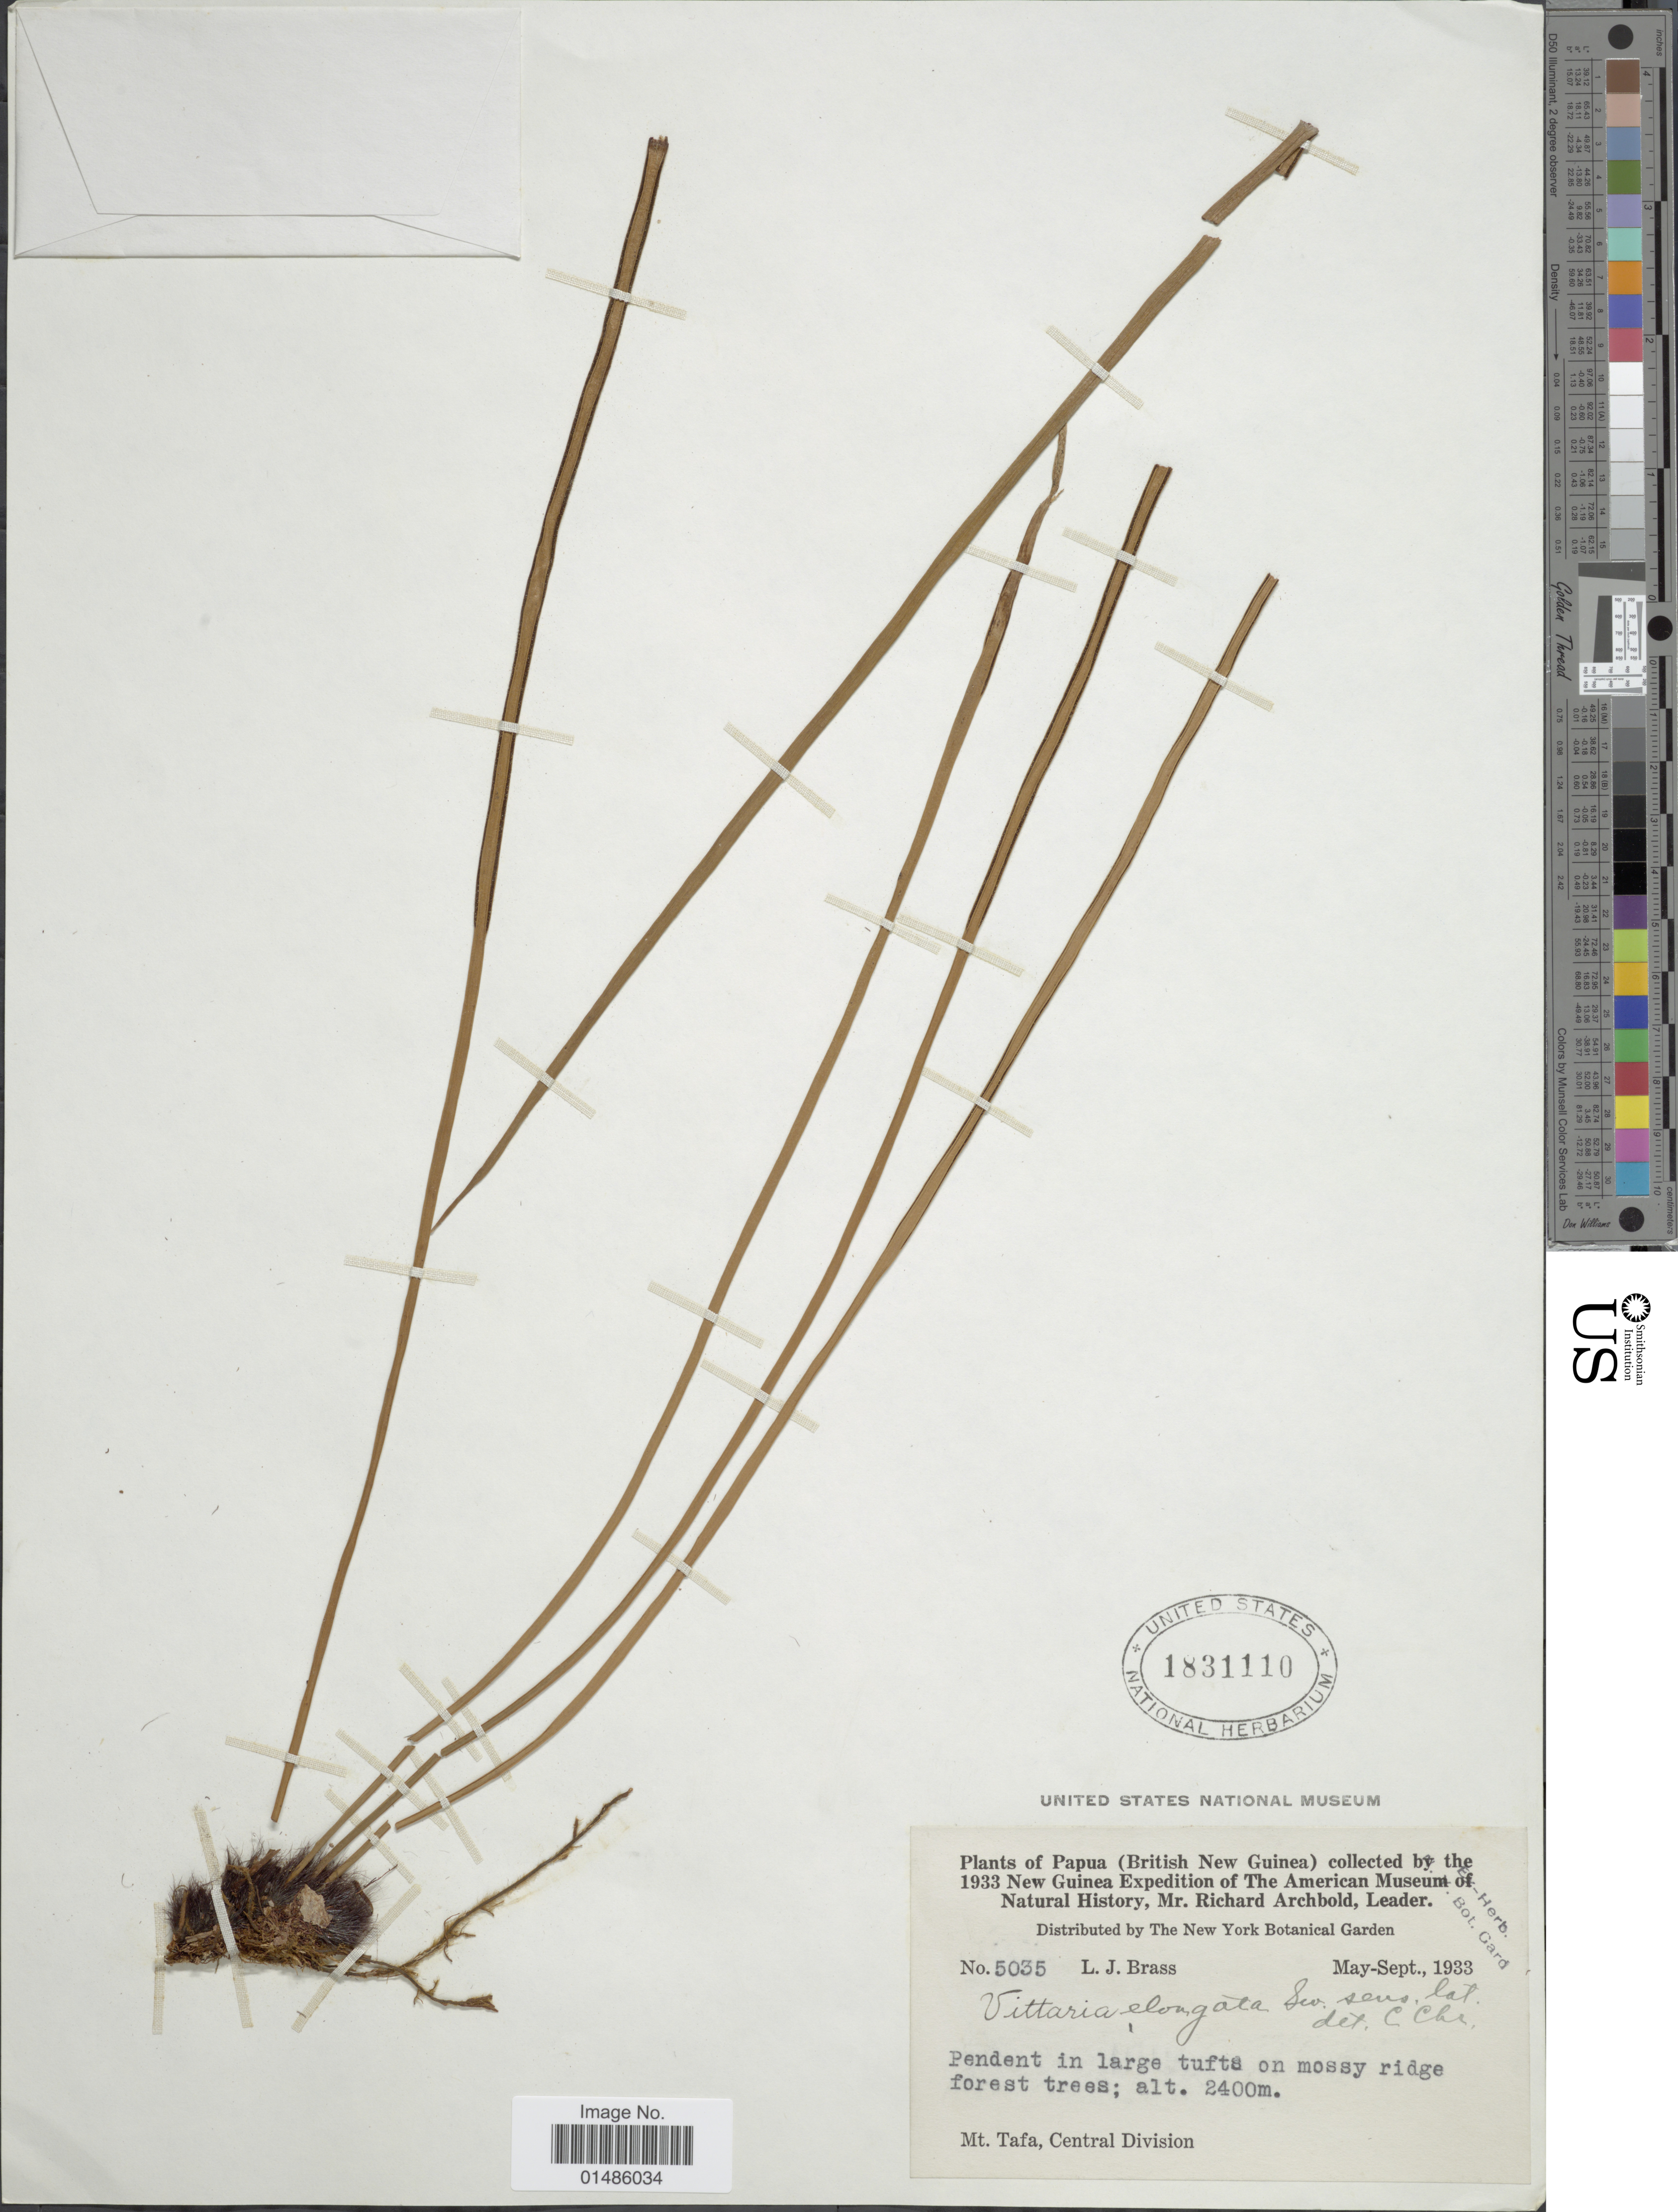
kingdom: Plantae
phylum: Tracheophyta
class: Polypodiopsida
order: Polypodiales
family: Pteridaceae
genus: Haplopteris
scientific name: Haplopteris elongata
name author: (Sw.) Crane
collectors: L. J. Brass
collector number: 5035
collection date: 1933-05/1933-09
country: Papua New Guinea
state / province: Central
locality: (British New Guinea). Mt. Tafa, Central Division.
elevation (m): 2400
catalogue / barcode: US 1831110